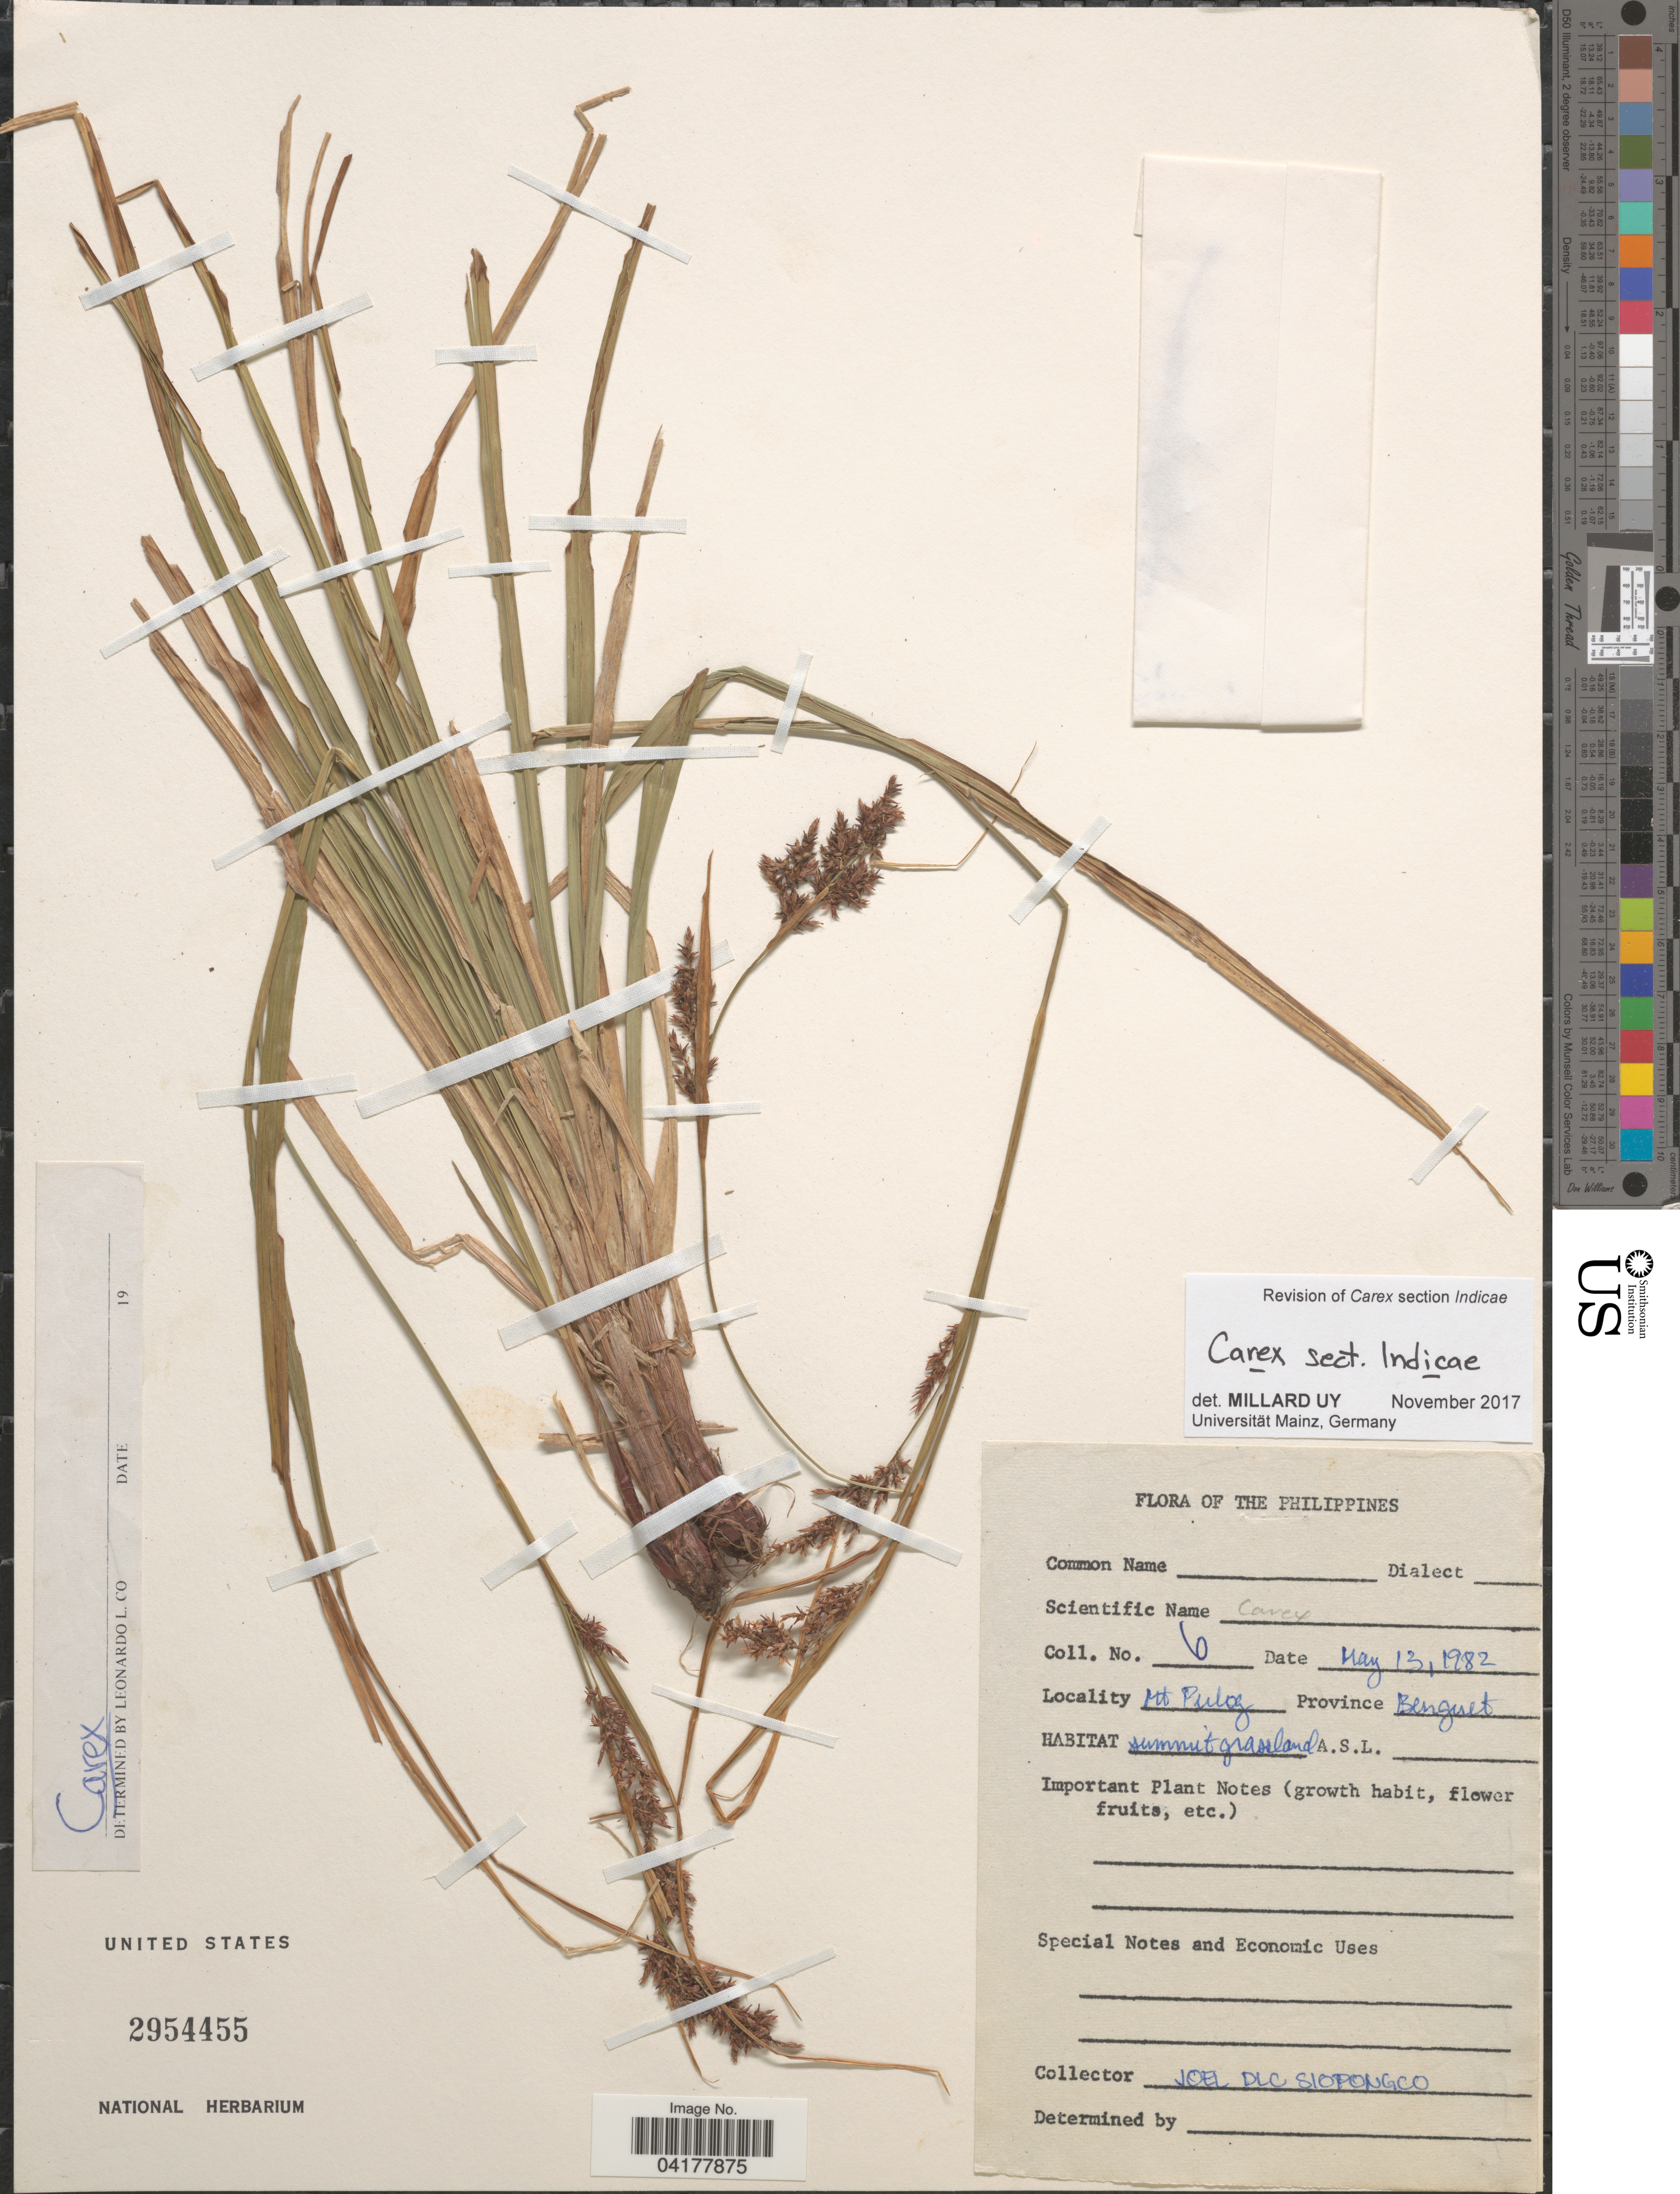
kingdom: Plantae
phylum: Tracheophyta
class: Liliopsida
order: Poales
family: Cyperaceae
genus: Carex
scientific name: Carex sp.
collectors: J. Siopongco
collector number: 6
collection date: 1982-05-13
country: Philippines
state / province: Cordillera (Administrative Region)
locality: Mt. Pulog. Province Benguet.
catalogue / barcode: US 2954455